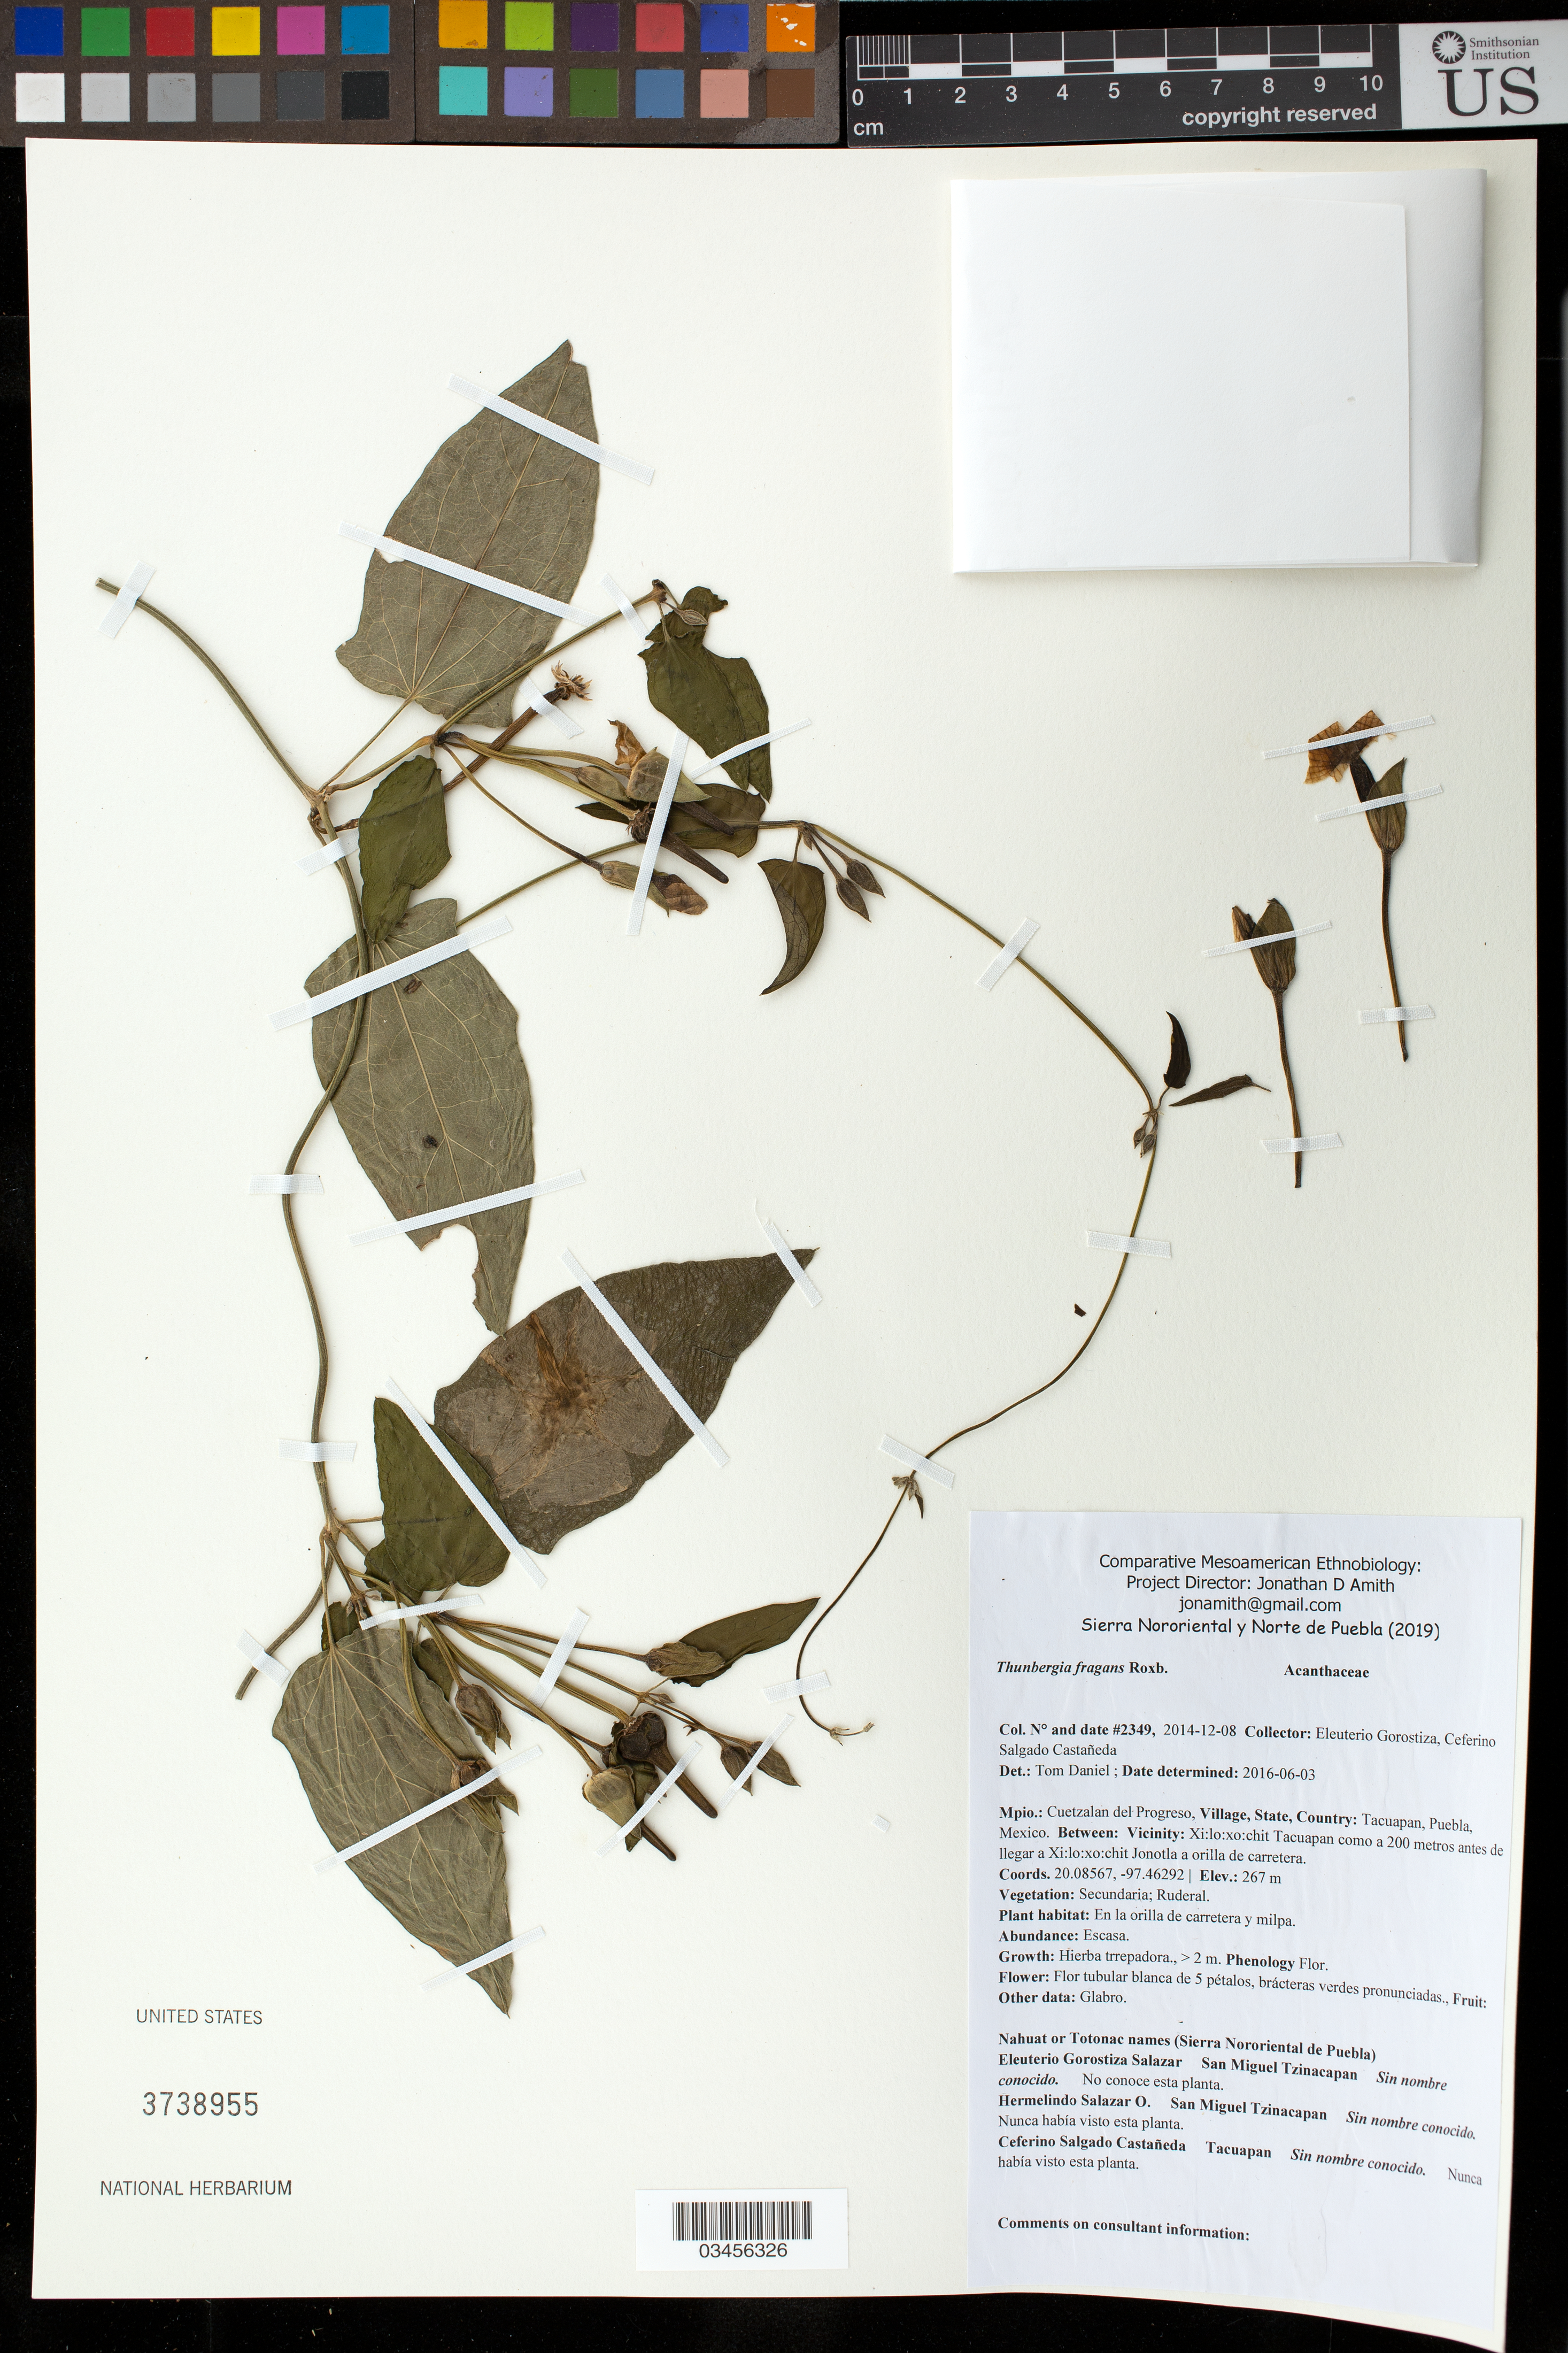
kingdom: Plantae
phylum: Tracheophyta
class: Magnoliopsida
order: Lamiales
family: Acanthaceae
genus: Thunbergia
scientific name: Thunbergia fragrans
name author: Roxb.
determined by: Daniel, T.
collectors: J. D. Amith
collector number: JDA_02349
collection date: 2014-12-08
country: México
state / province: Puebla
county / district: Cuetzalan del Progreso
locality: PUEBLO: Tacuapan; LOCALIDAD EXACTA: Xi:lo:xo:chit Tacuapan como a 200 metros antes de llegar a Xi:lo:xo:chit Jonotla a orilla de carretera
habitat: VEGETACIÓN y HABITAT: Ruderal. | En la orilla de carretera y milpa.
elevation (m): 267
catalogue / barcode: US 3738955